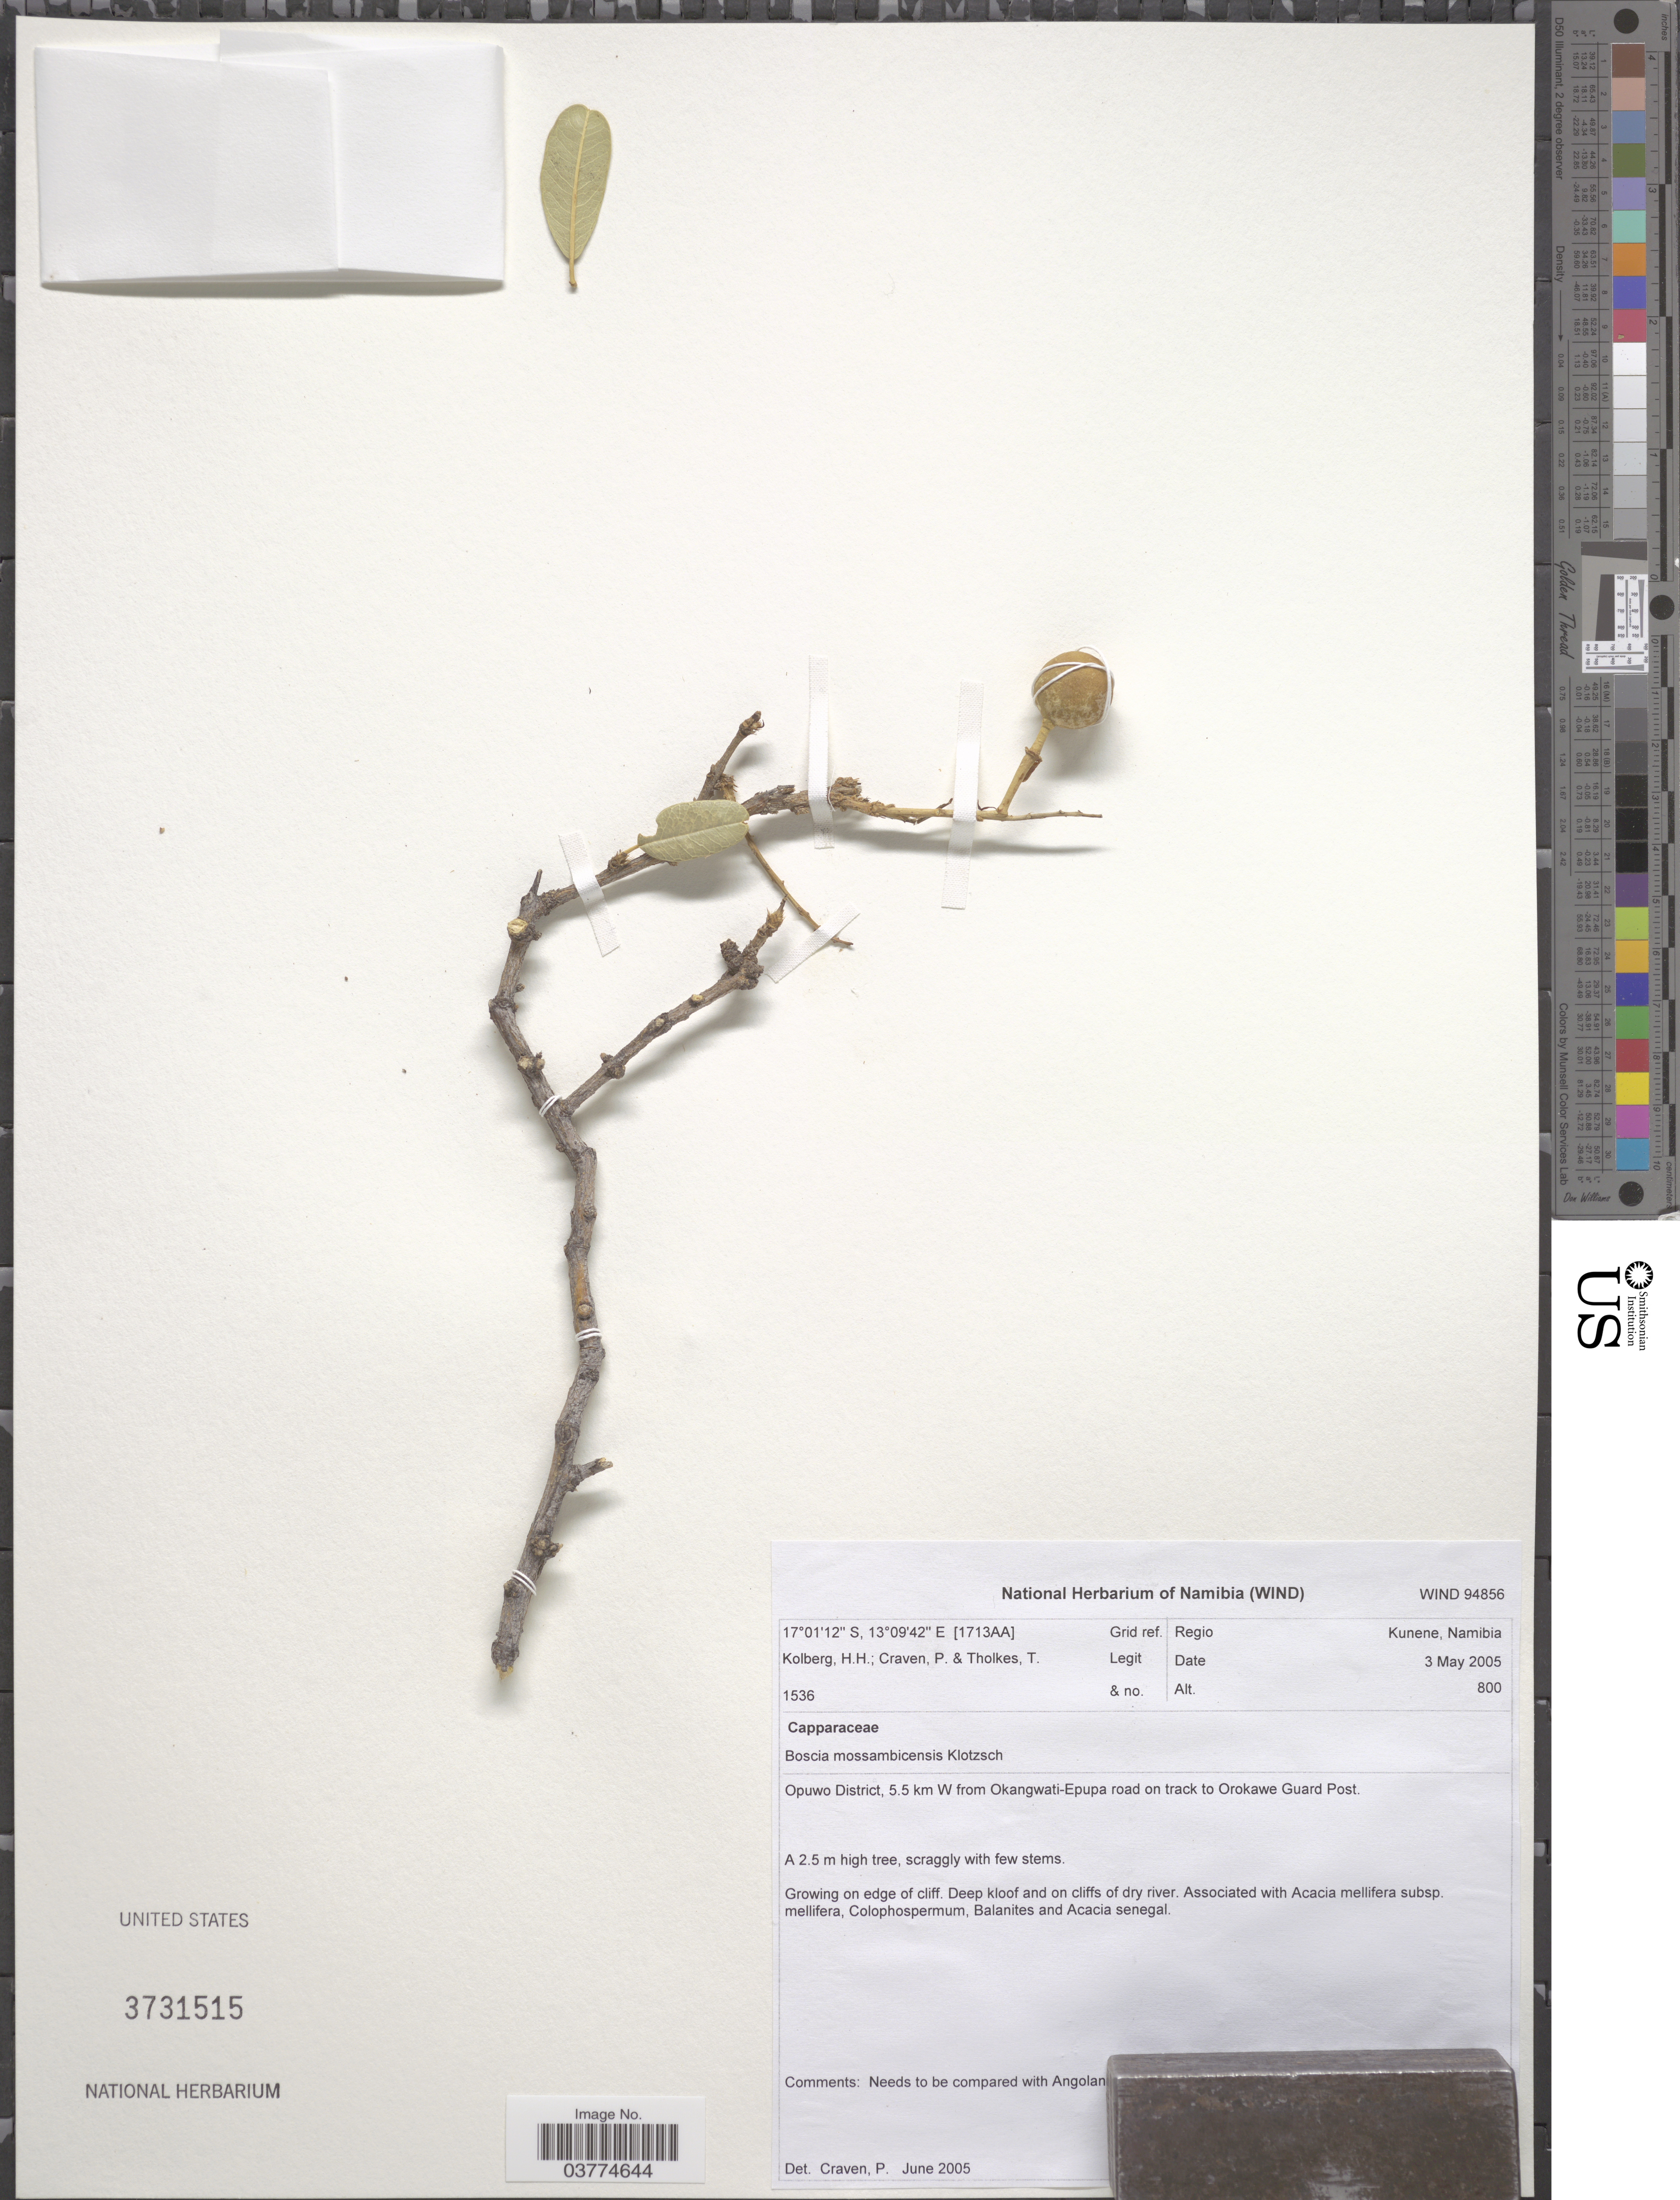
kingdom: Plantae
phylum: Tracheophyta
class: Magnoliopsida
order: Brassicales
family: Capparaceae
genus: Boscia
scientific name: Boscia mossambicensis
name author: Klotzsch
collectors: H. H. Kolberg, P. Craven & T. Tholkes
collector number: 1536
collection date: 2005-05-03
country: Namibia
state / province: Kunene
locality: Grid ref. [1713AA]. Regio Kunene, Namibia. Opuwo District, 5.5 km W from Okangwati-Epupa road on track to Orokawe Guard Post.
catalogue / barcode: US 3731515